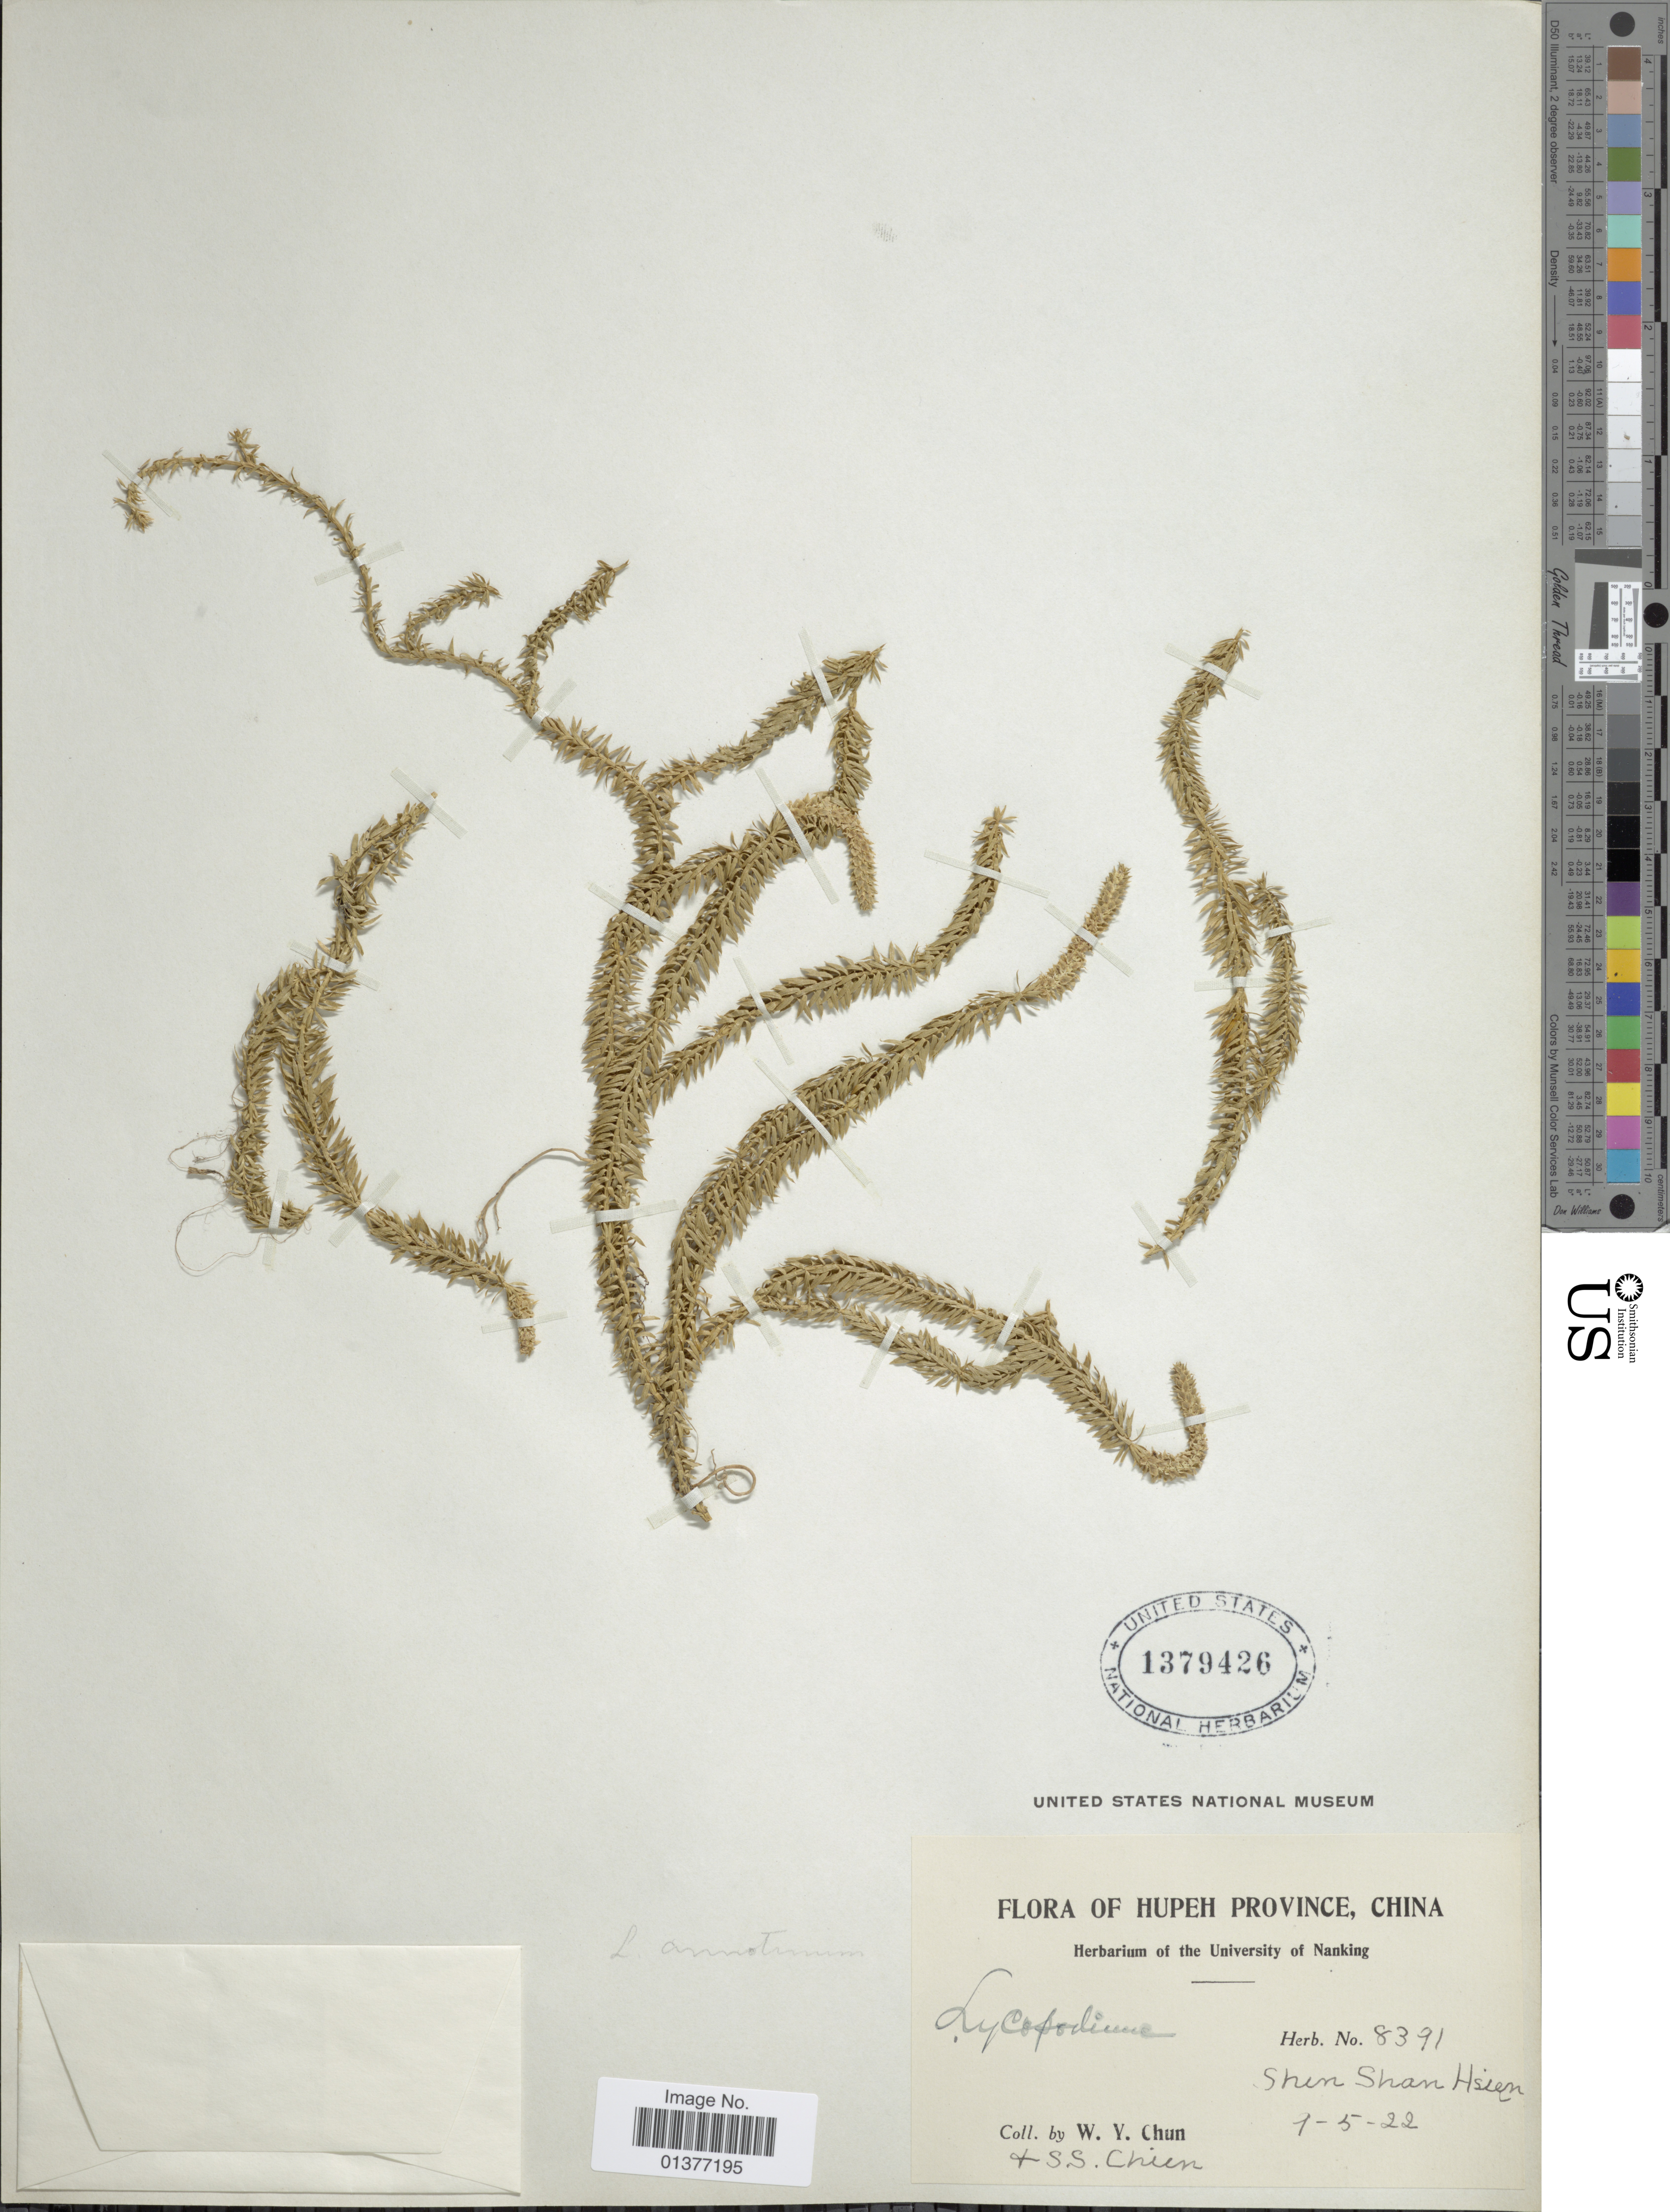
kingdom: Plantae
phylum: Tracheophyta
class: Lycopodiopsida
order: Lycopodiales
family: Lycopodiaceae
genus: Spinulum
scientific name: Spinulum annotinum subsp. annotinum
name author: (L.) A. Haines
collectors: W. Y. Chun & S. Chun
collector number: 8391?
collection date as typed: Transcribed d/m/y: 1/5/22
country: China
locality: Shin Shan Hsien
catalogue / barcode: US 1379426